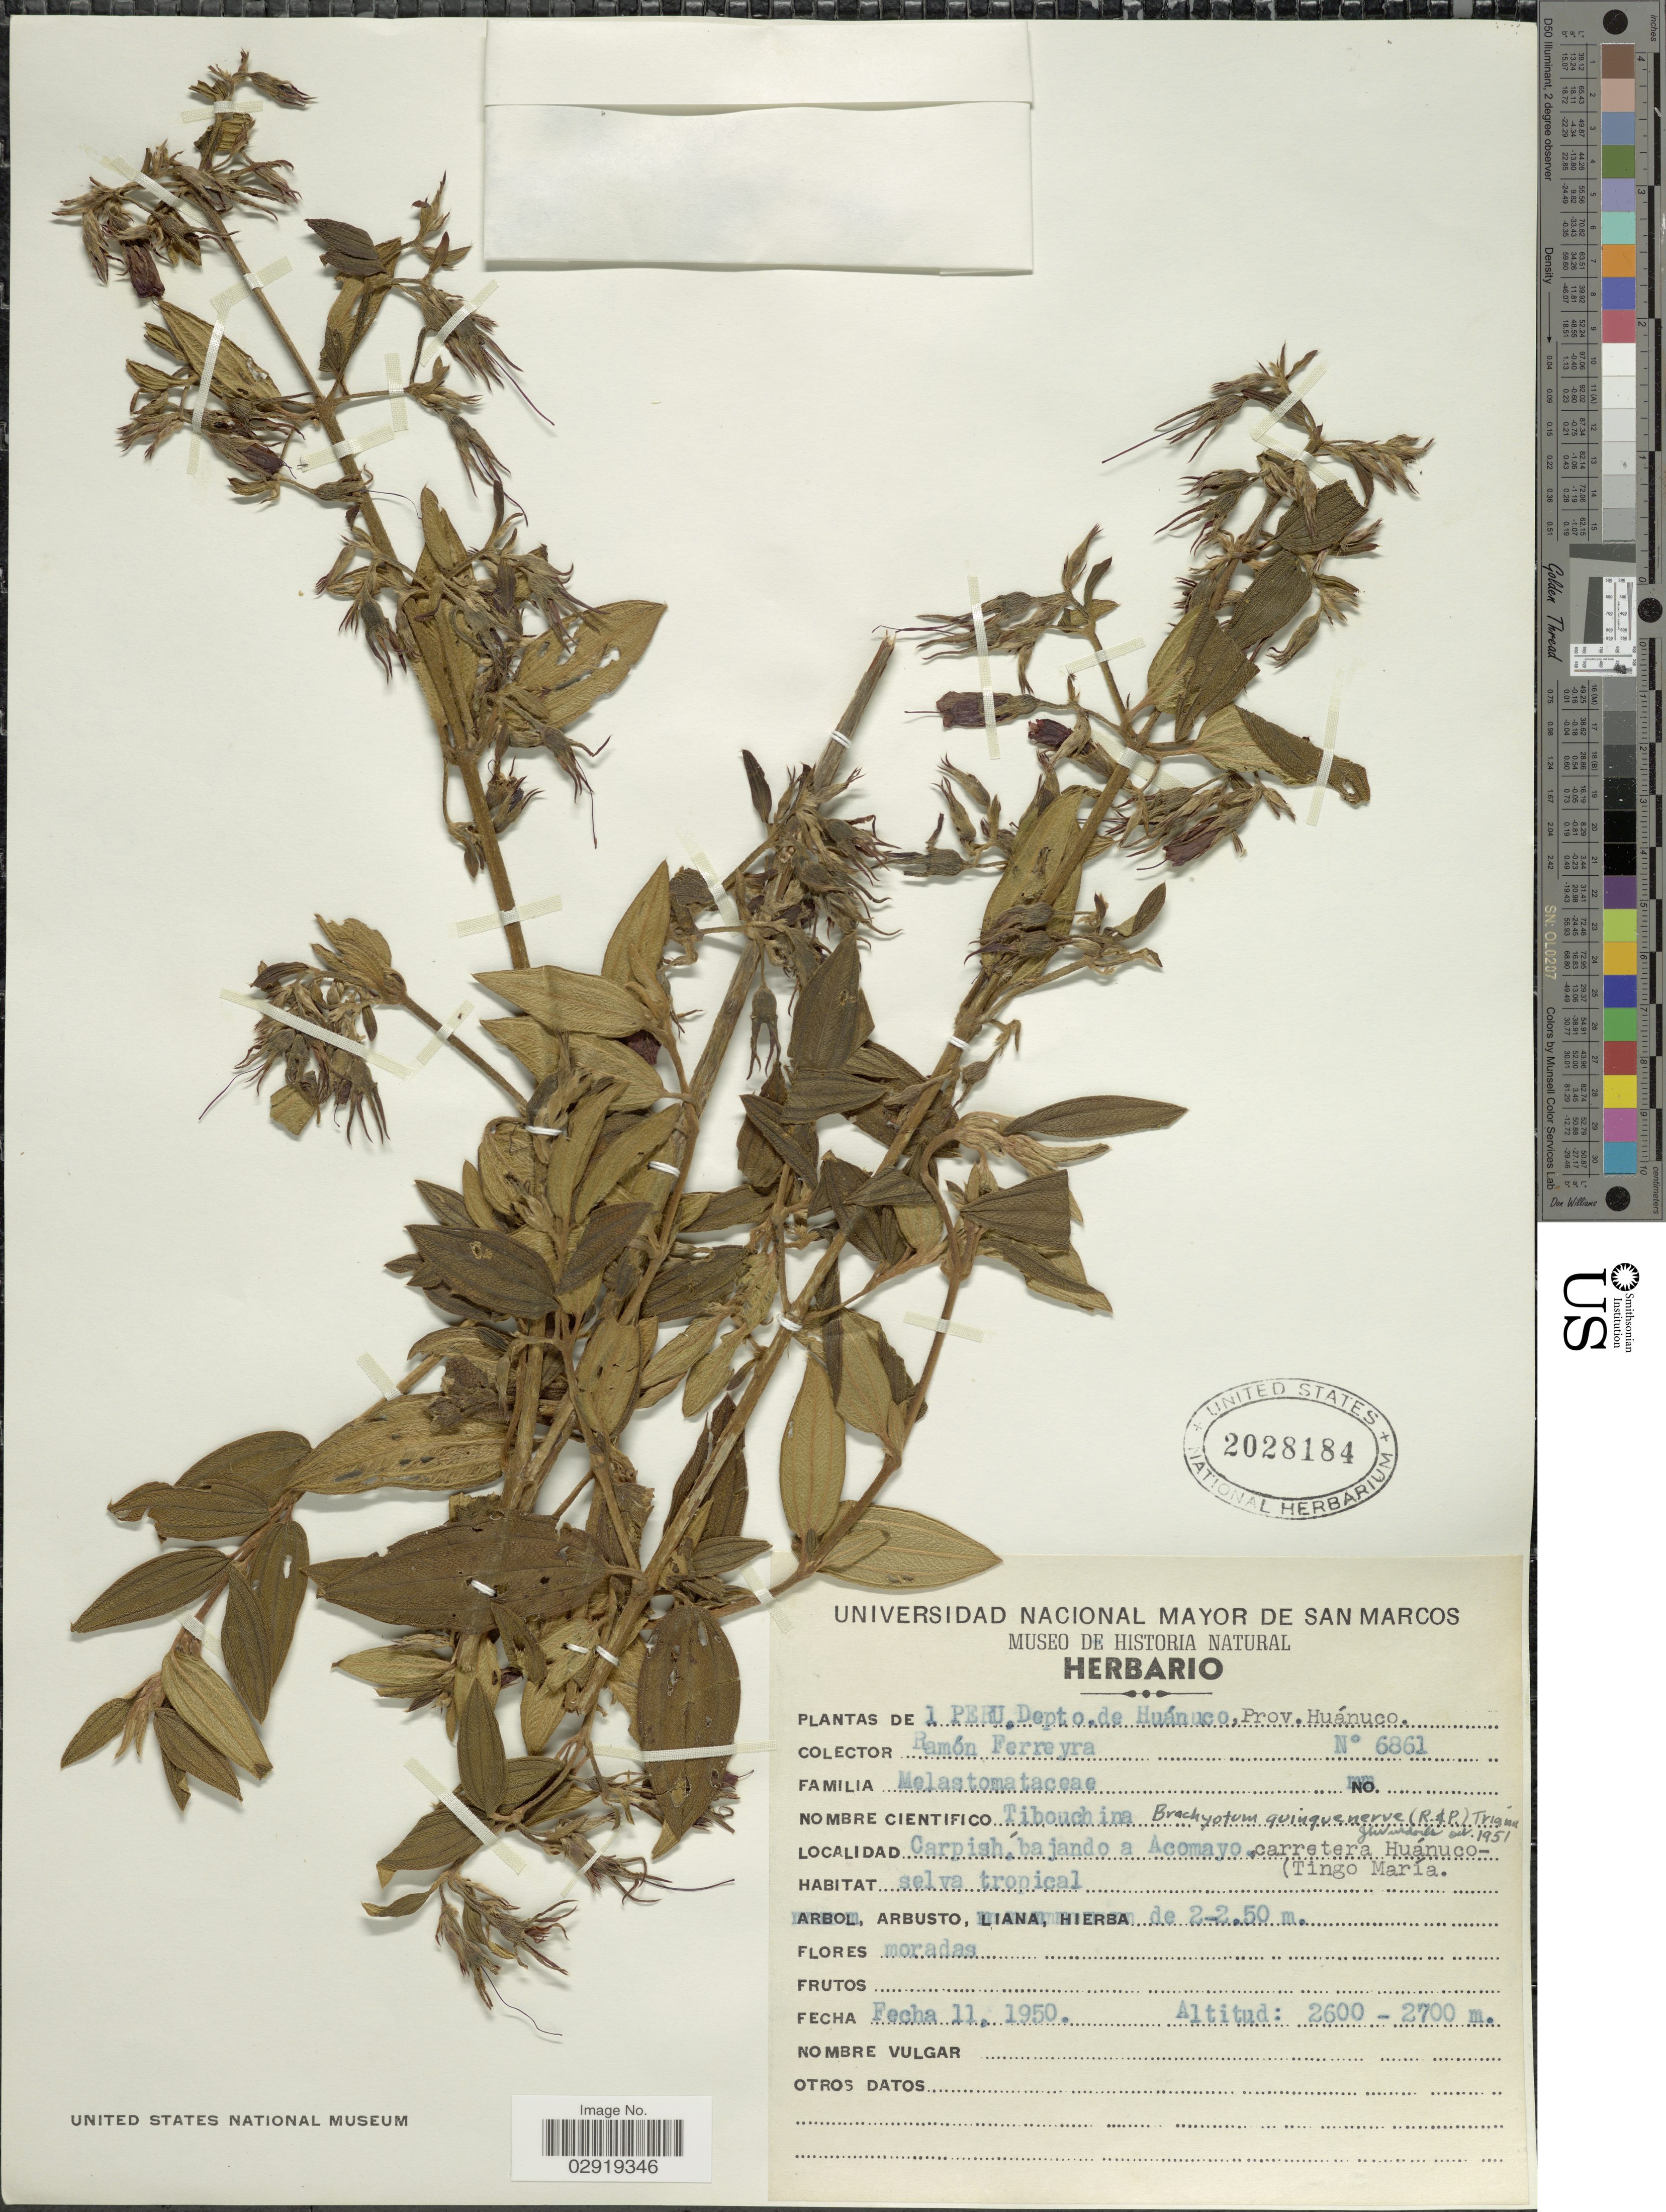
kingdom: Plantae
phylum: Tracheophyta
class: Magnoliopsida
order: Myrtales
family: Melastomataceae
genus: Brachyotum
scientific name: Brachyotum quinquenerve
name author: (Ruiz & Pav.) Triana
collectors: R. A. Ferreyra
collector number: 6861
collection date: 1950-11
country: Peru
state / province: Huánuco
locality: Depto. de Huánuco, Prov. Huánuco. Carpish, bajando a Acomayo. Carretera Huánuco-Tingo Maria.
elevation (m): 2600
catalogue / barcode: US 2028184